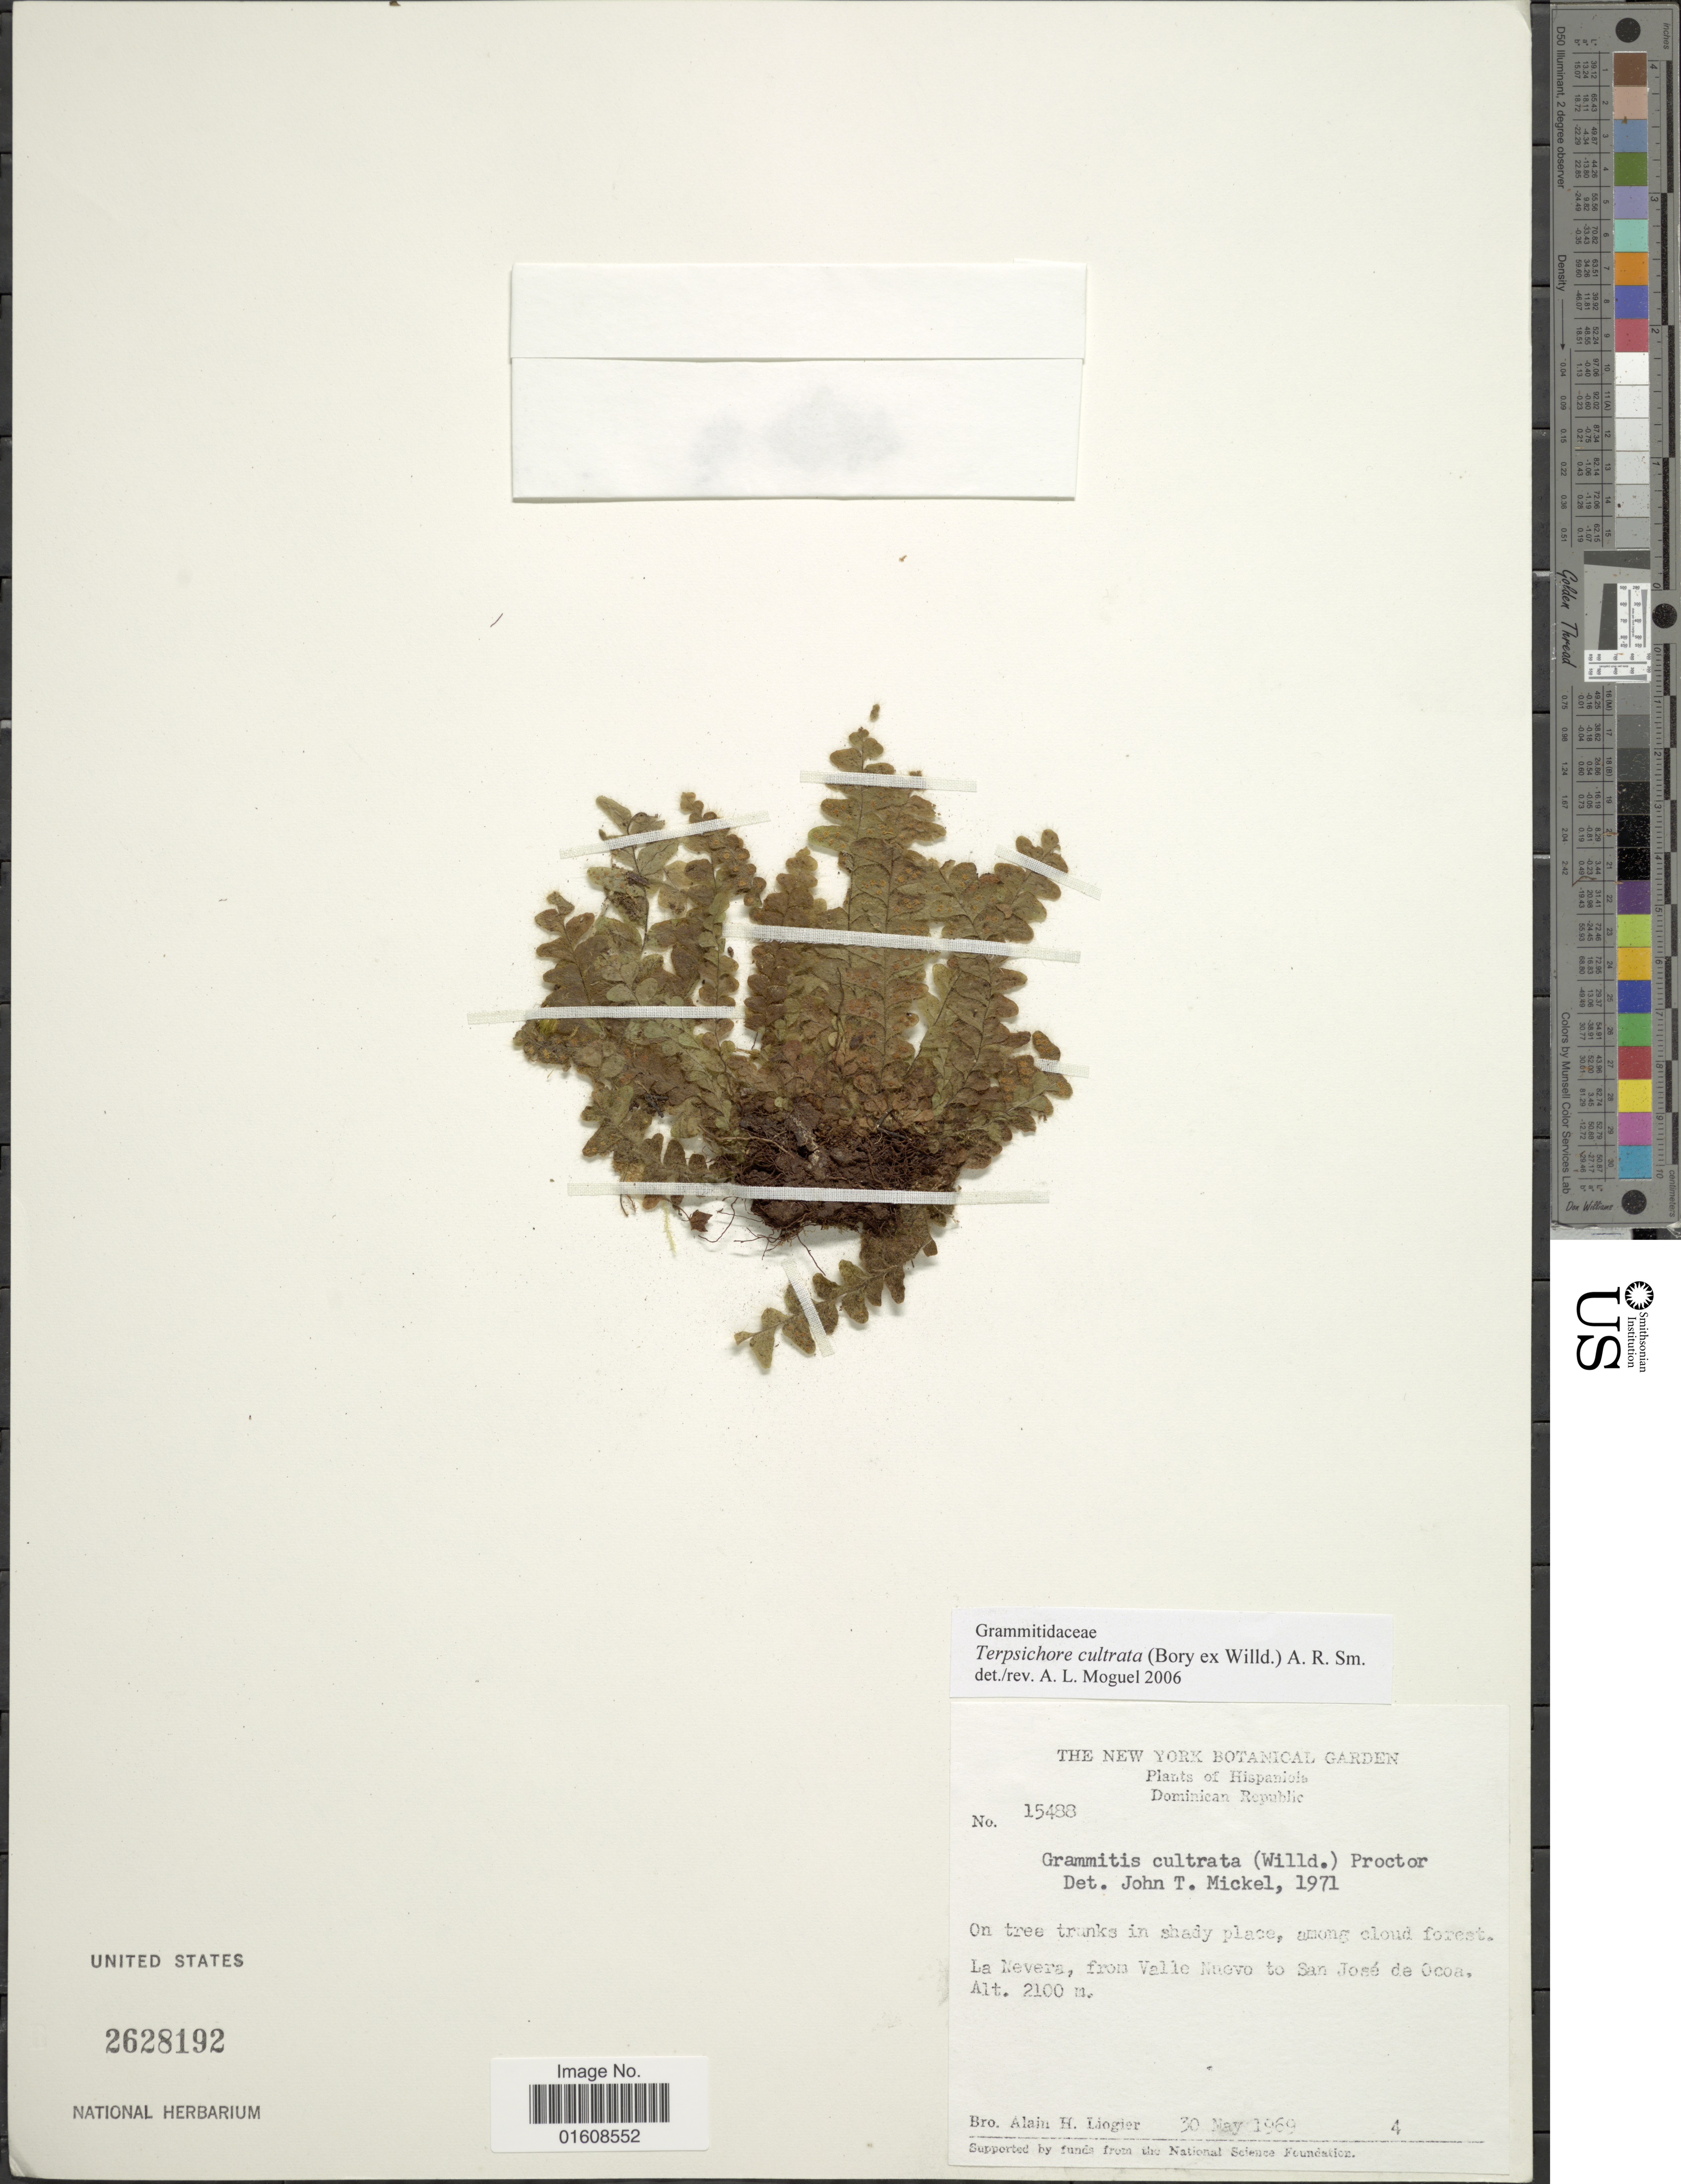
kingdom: Plantae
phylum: Tracheophyta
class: Polypodiopsida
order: Polypodiales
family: Polypodiaceae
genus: Alansmia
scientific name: Alansmia cultrata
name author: (Bory ex Willd.) Moguel & M. Kessler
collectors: A. H. Liogier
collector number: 15488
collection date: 1969-05-30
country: Dominican Republic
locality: Hispaniola. La Nevera, from Valle Nuevo to San José de Ocoa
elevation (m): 2100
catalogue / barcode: US 2628192